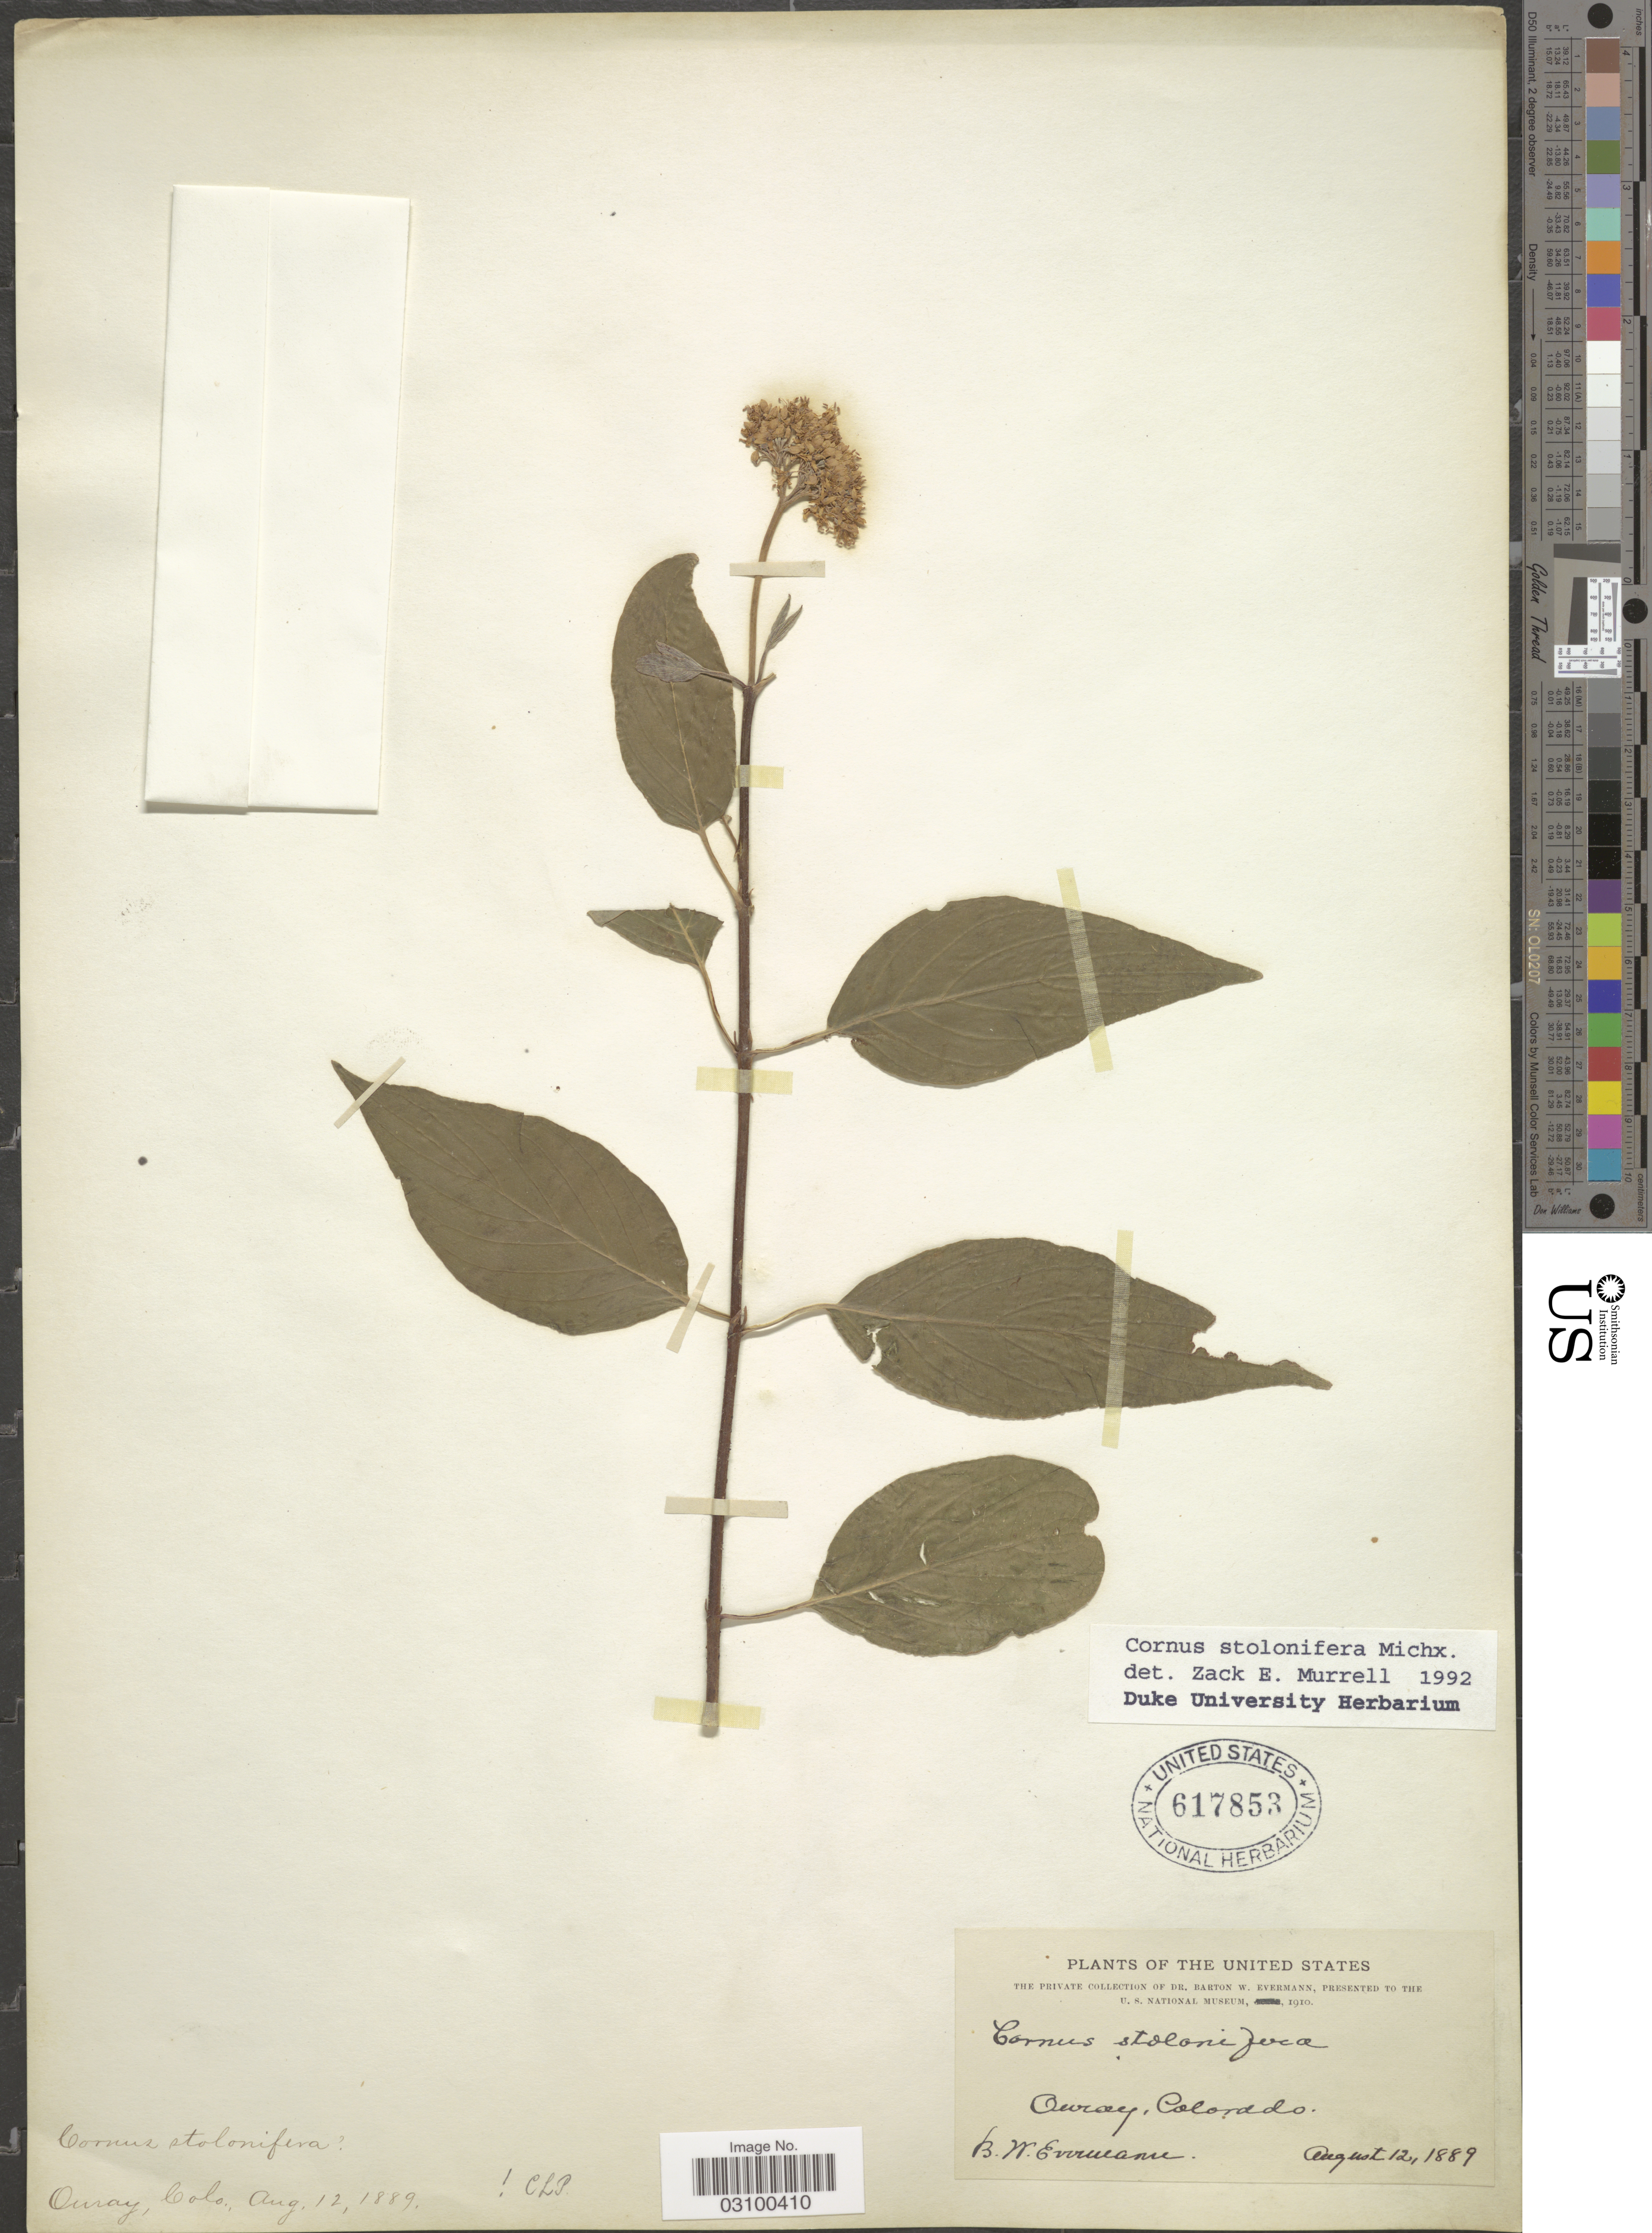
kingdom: Plantae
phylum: Tracheophyta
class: Magnoliopsida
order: Cornales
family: Cornaceae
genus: Cornus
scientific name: Cornus sericea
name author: L.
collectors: B. W. Evermann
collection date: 1889-08-12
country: United States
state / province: Colorado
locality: Ouray, Colo.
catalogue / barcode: US 617853